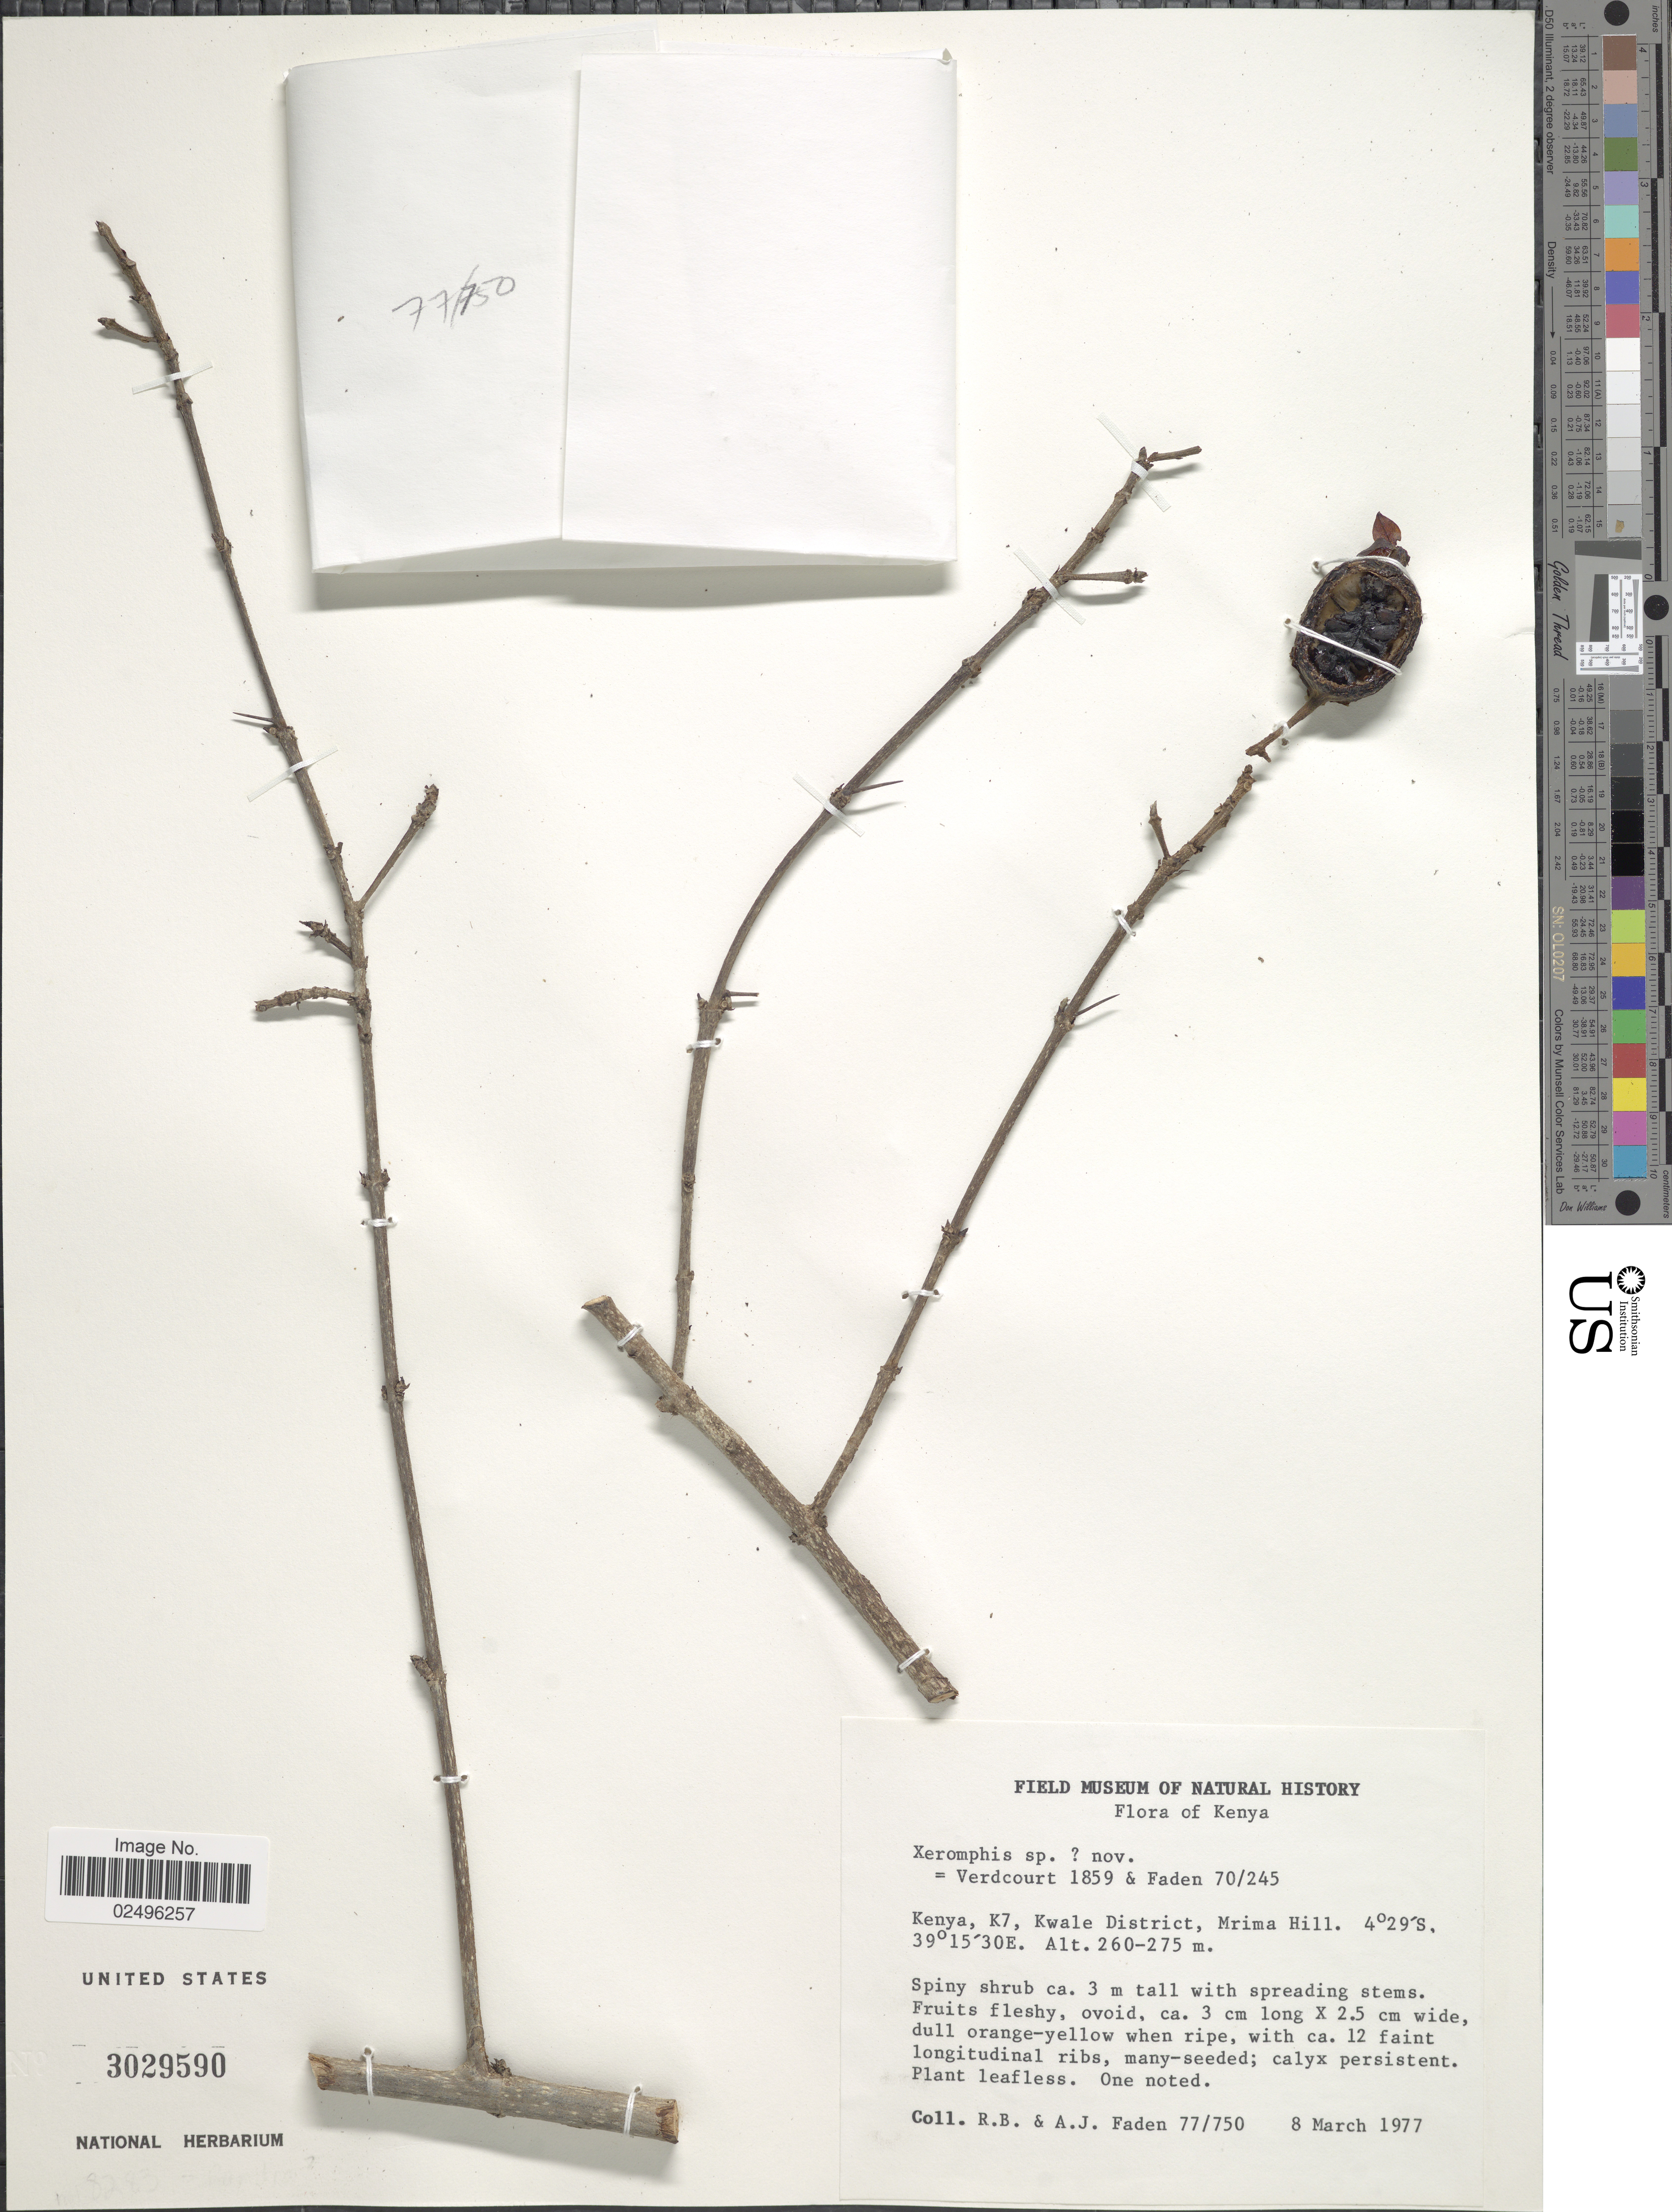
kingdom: Plantae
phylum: Tracheophyta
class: Magnoliopsida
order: Gentianales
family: Rubiaceae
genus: Catunaregam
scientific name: Catunaregam sp.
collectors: R. B. Faden & A. J. Faden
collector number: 77/750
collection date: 1977-03-08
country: Kenya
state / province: Kwale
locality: K7, Mrima Hill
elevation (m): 260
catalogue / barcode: US 3029590